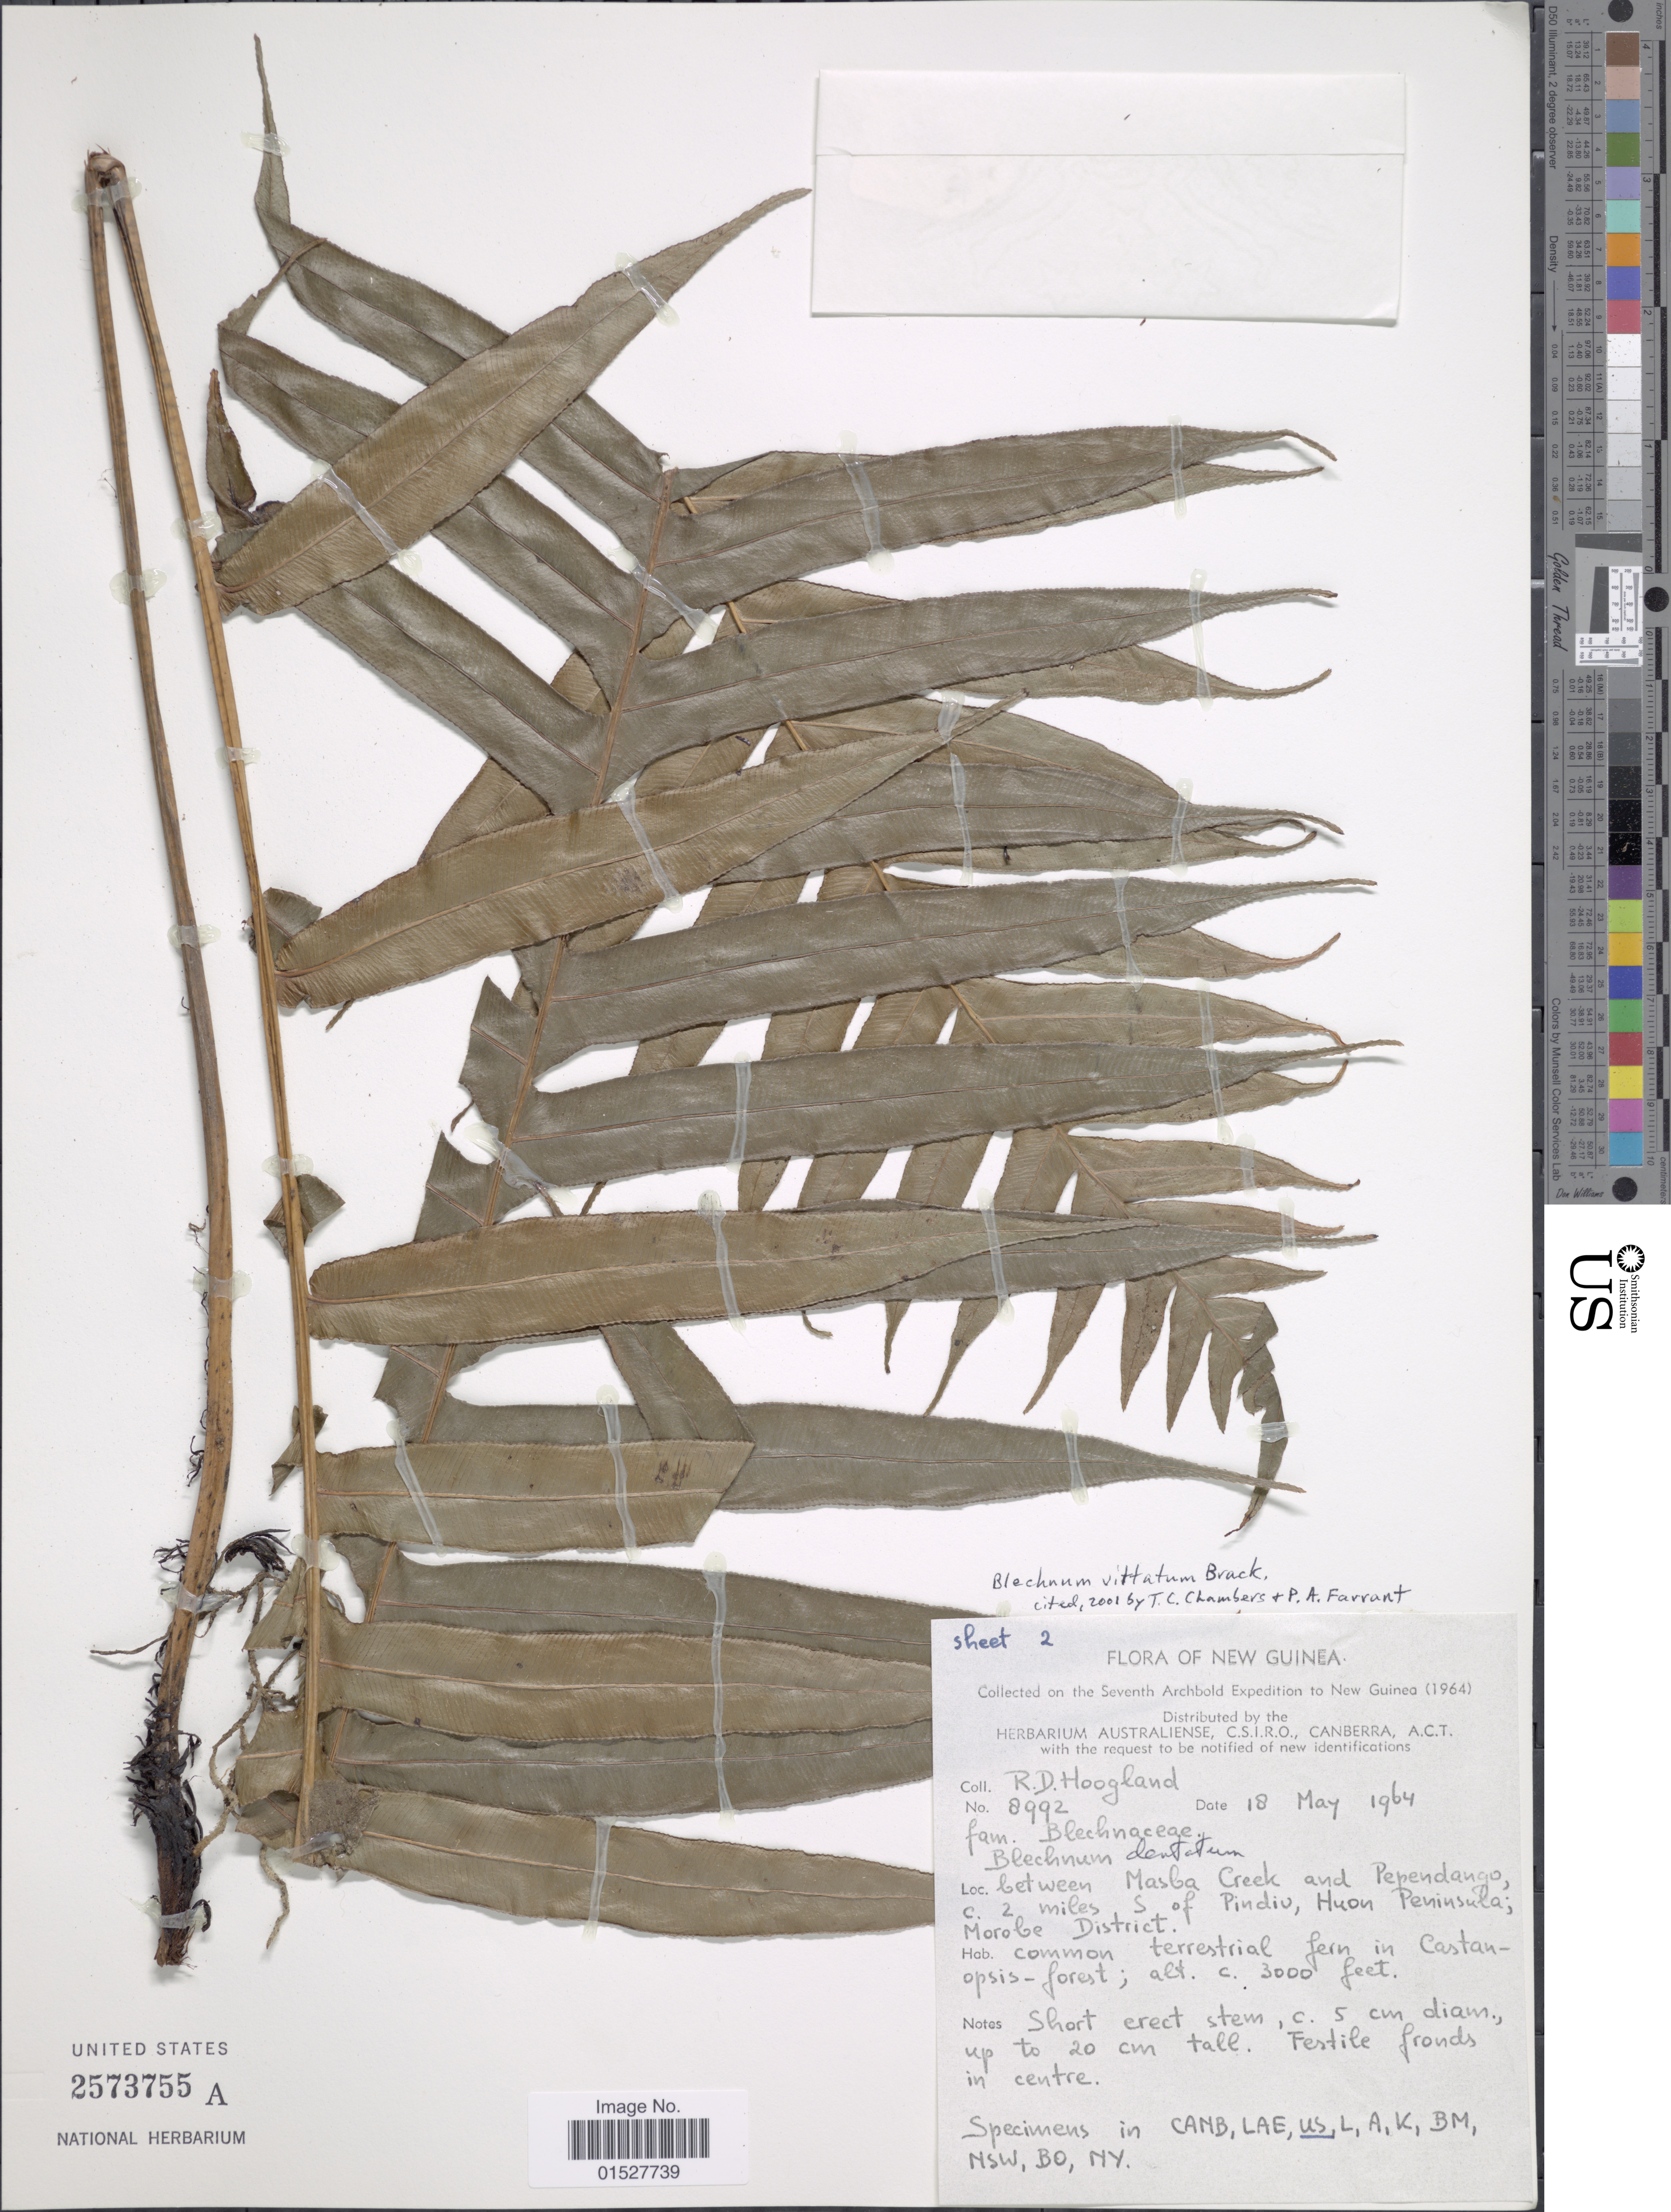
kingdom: Plantae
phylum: Tracheophyta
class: Polypodiopsida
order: Polypodiales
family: Blechnaceae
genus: Blechnum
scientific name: Blechnum vittatum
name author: Brack. in Wilkes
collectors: R. D. Hoogland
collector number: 8992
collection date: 1964-05-18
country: Papua New Guinea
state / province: Morobe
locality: New Guinea. Between Masba Creek and Pependango, c. 2 miles S of Pindiu, Huon Peninsula; Morobe District.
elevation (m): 914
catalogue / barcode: US 2573755A